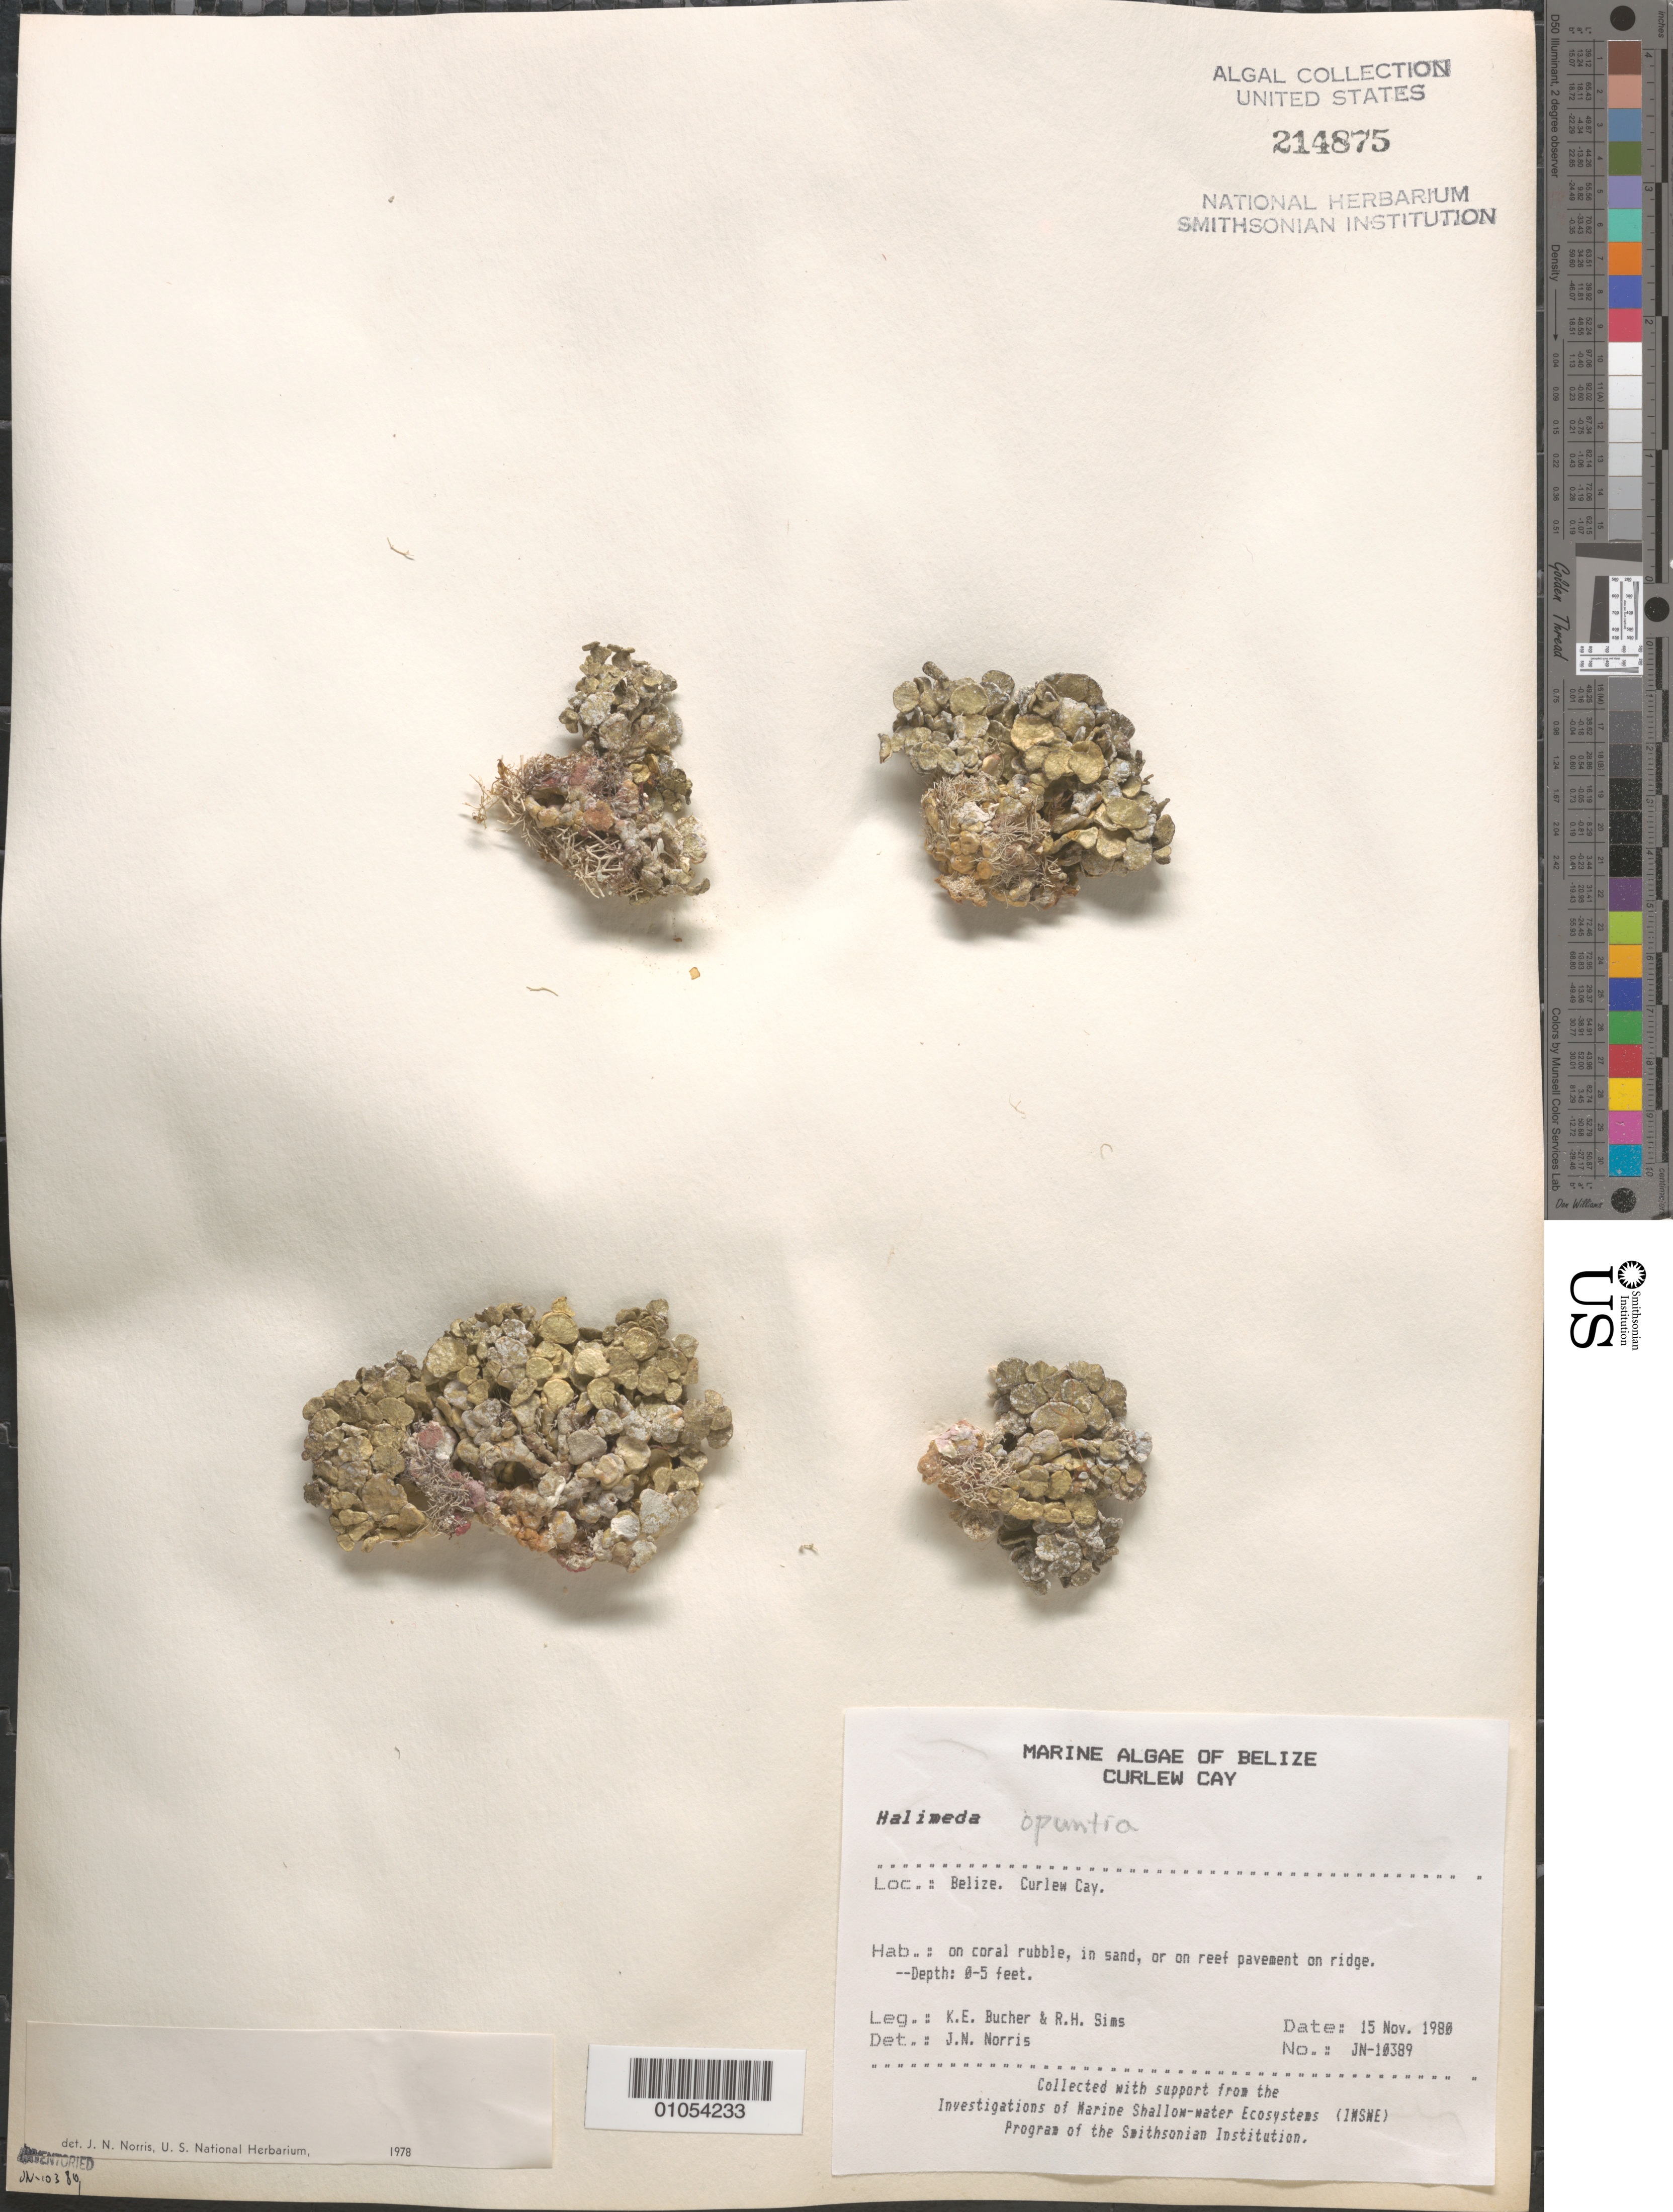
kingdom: Plantae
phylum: Chlorophyta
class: Ulvophyceae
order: Bryopsidales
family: Halimedaceae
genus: Halimeda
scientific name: Halimeda opuntia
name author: (L.) J.V.Lamouroux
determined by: Norris, James N.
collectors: K. E. Bucher & R. H. Sims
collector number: JN-10389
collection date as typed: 15 Nov 1980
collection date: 1980-11-15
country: Belize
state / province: Stann Creek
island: Curlew Cay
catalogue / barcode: US 214875